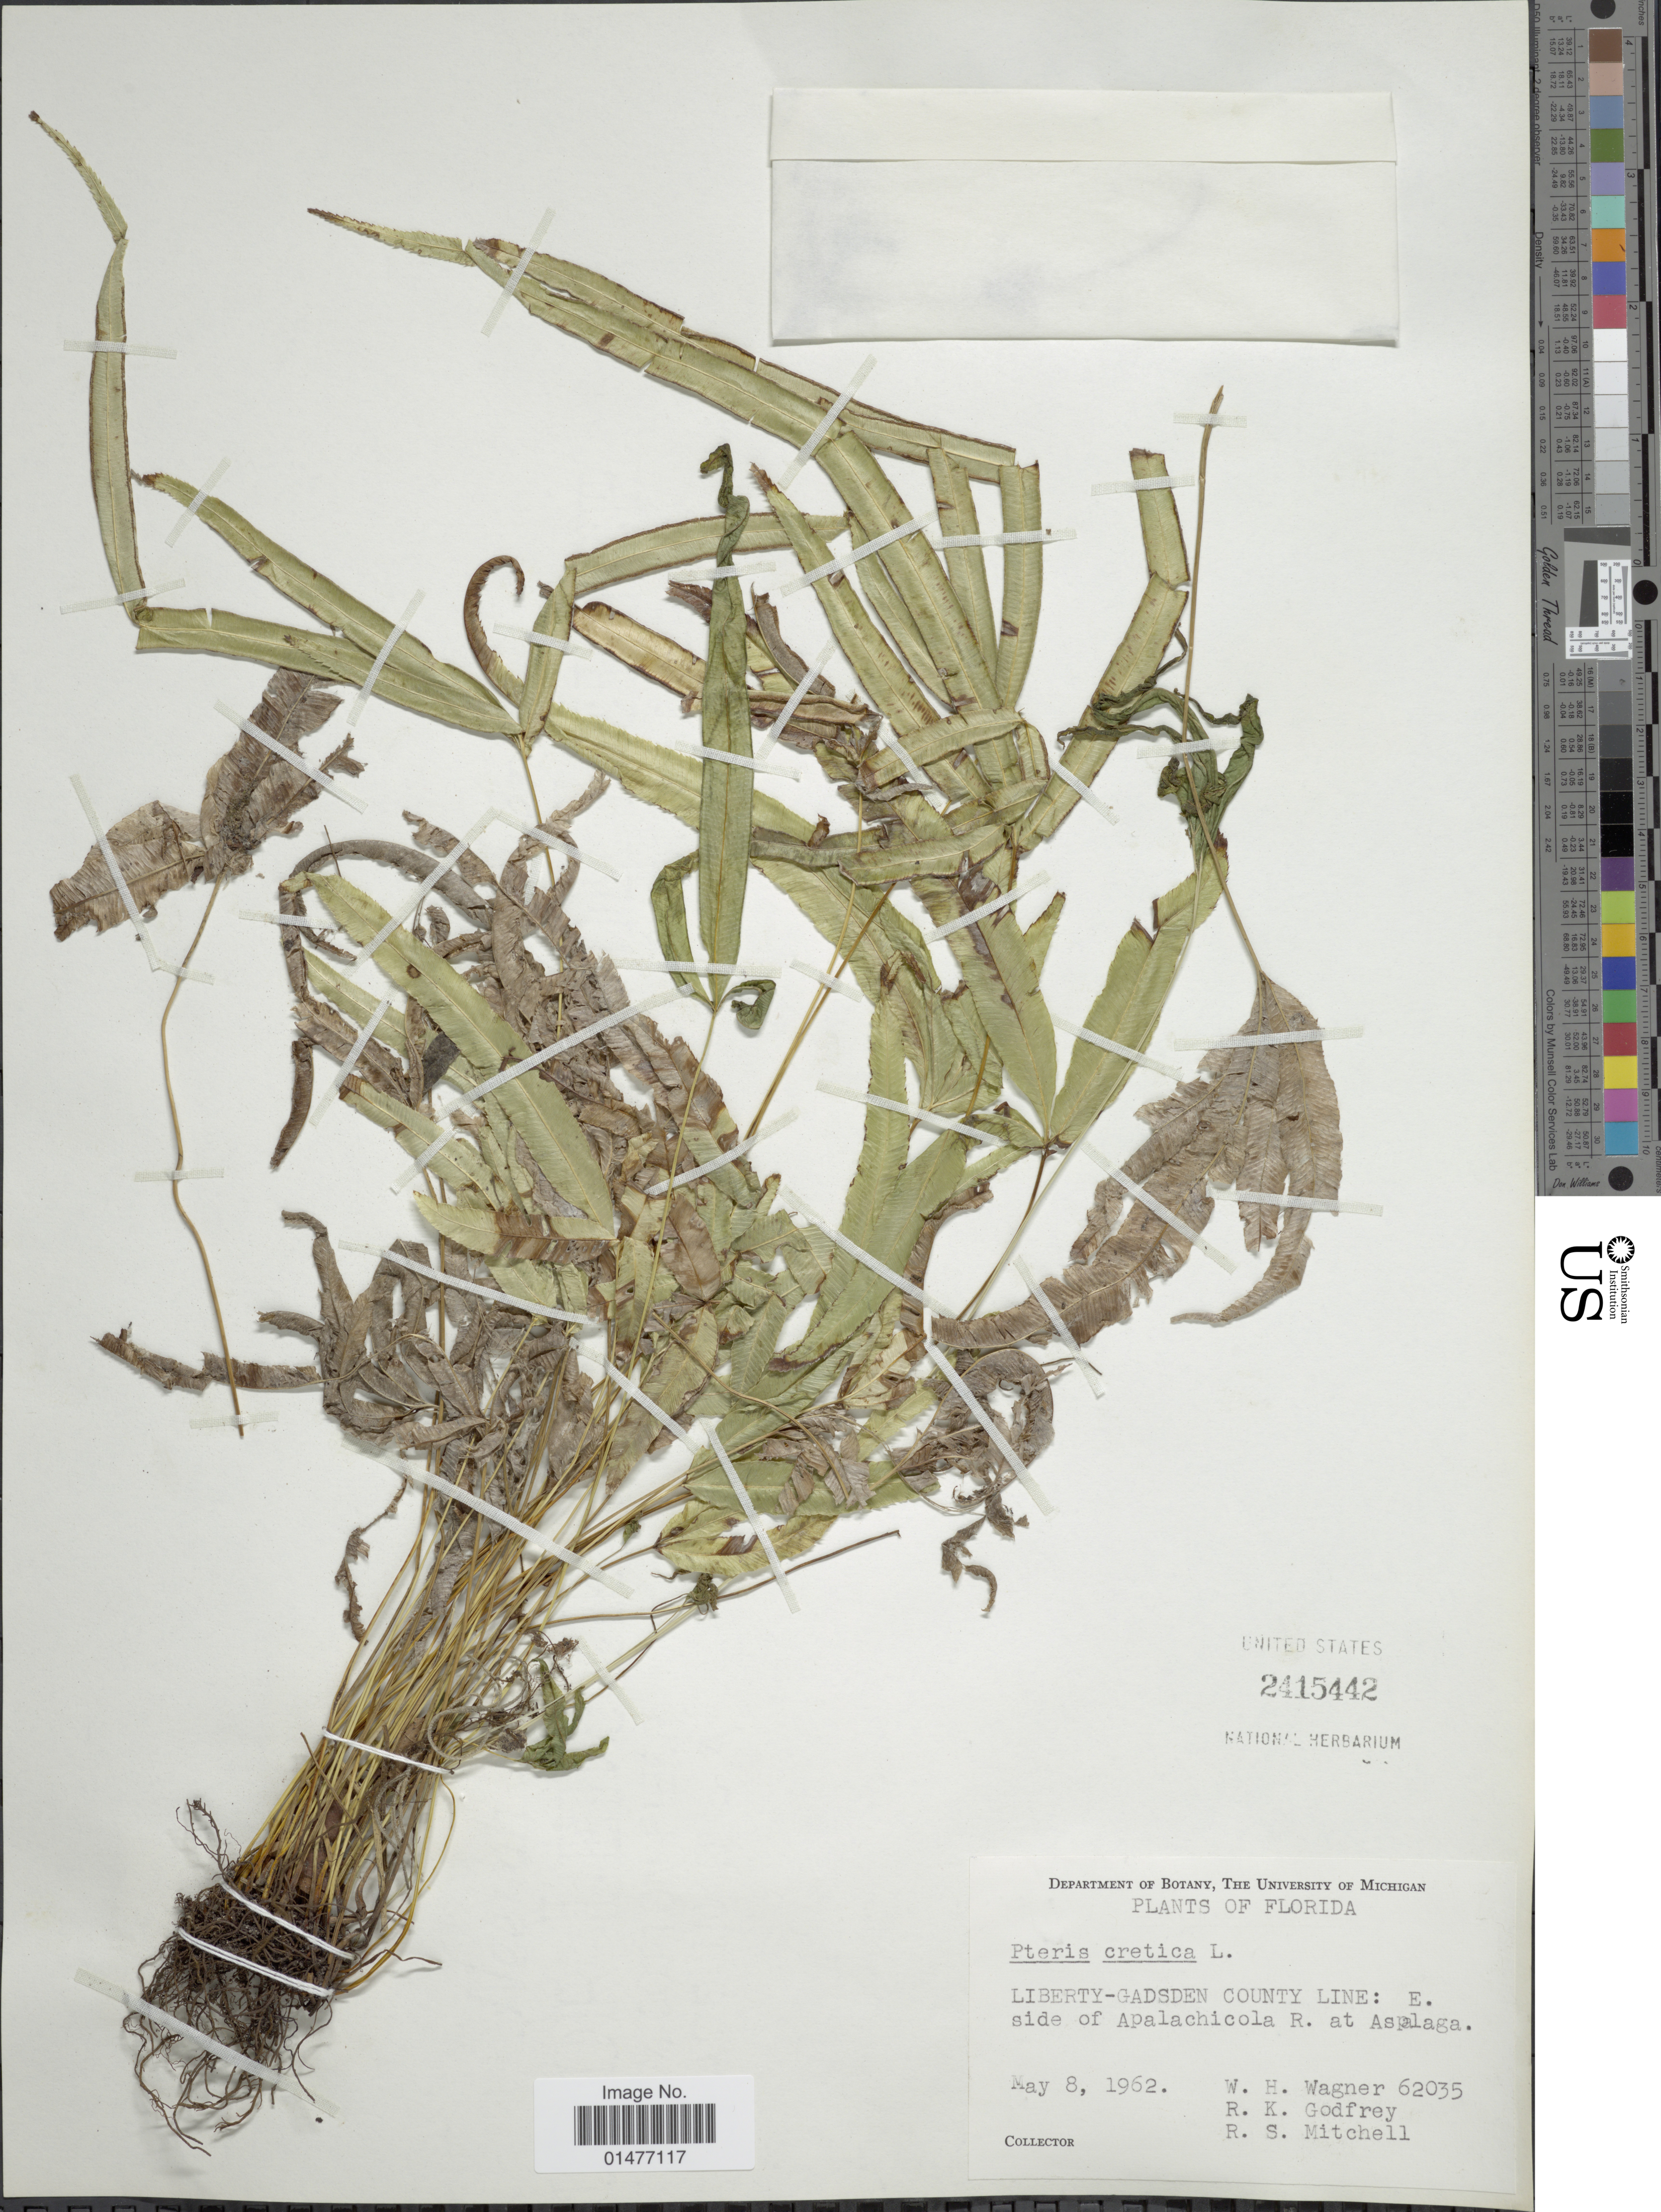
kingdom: Plantae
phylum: Tracheophyta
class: Polypodiopsida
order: Polypodiales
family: Pteridaceae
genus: Pteris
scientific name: Pteris cretica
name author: L.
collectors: W. H. Wagner, R. K. Godfrey & R. S. Mitchell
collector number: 62035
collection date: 1962-05-08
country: United States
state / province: Florida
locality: Plants of Florida, Liberty-Gadsden County Line: E. side of Apalachicola R. at Aspalaga.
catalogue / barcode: US 2415442